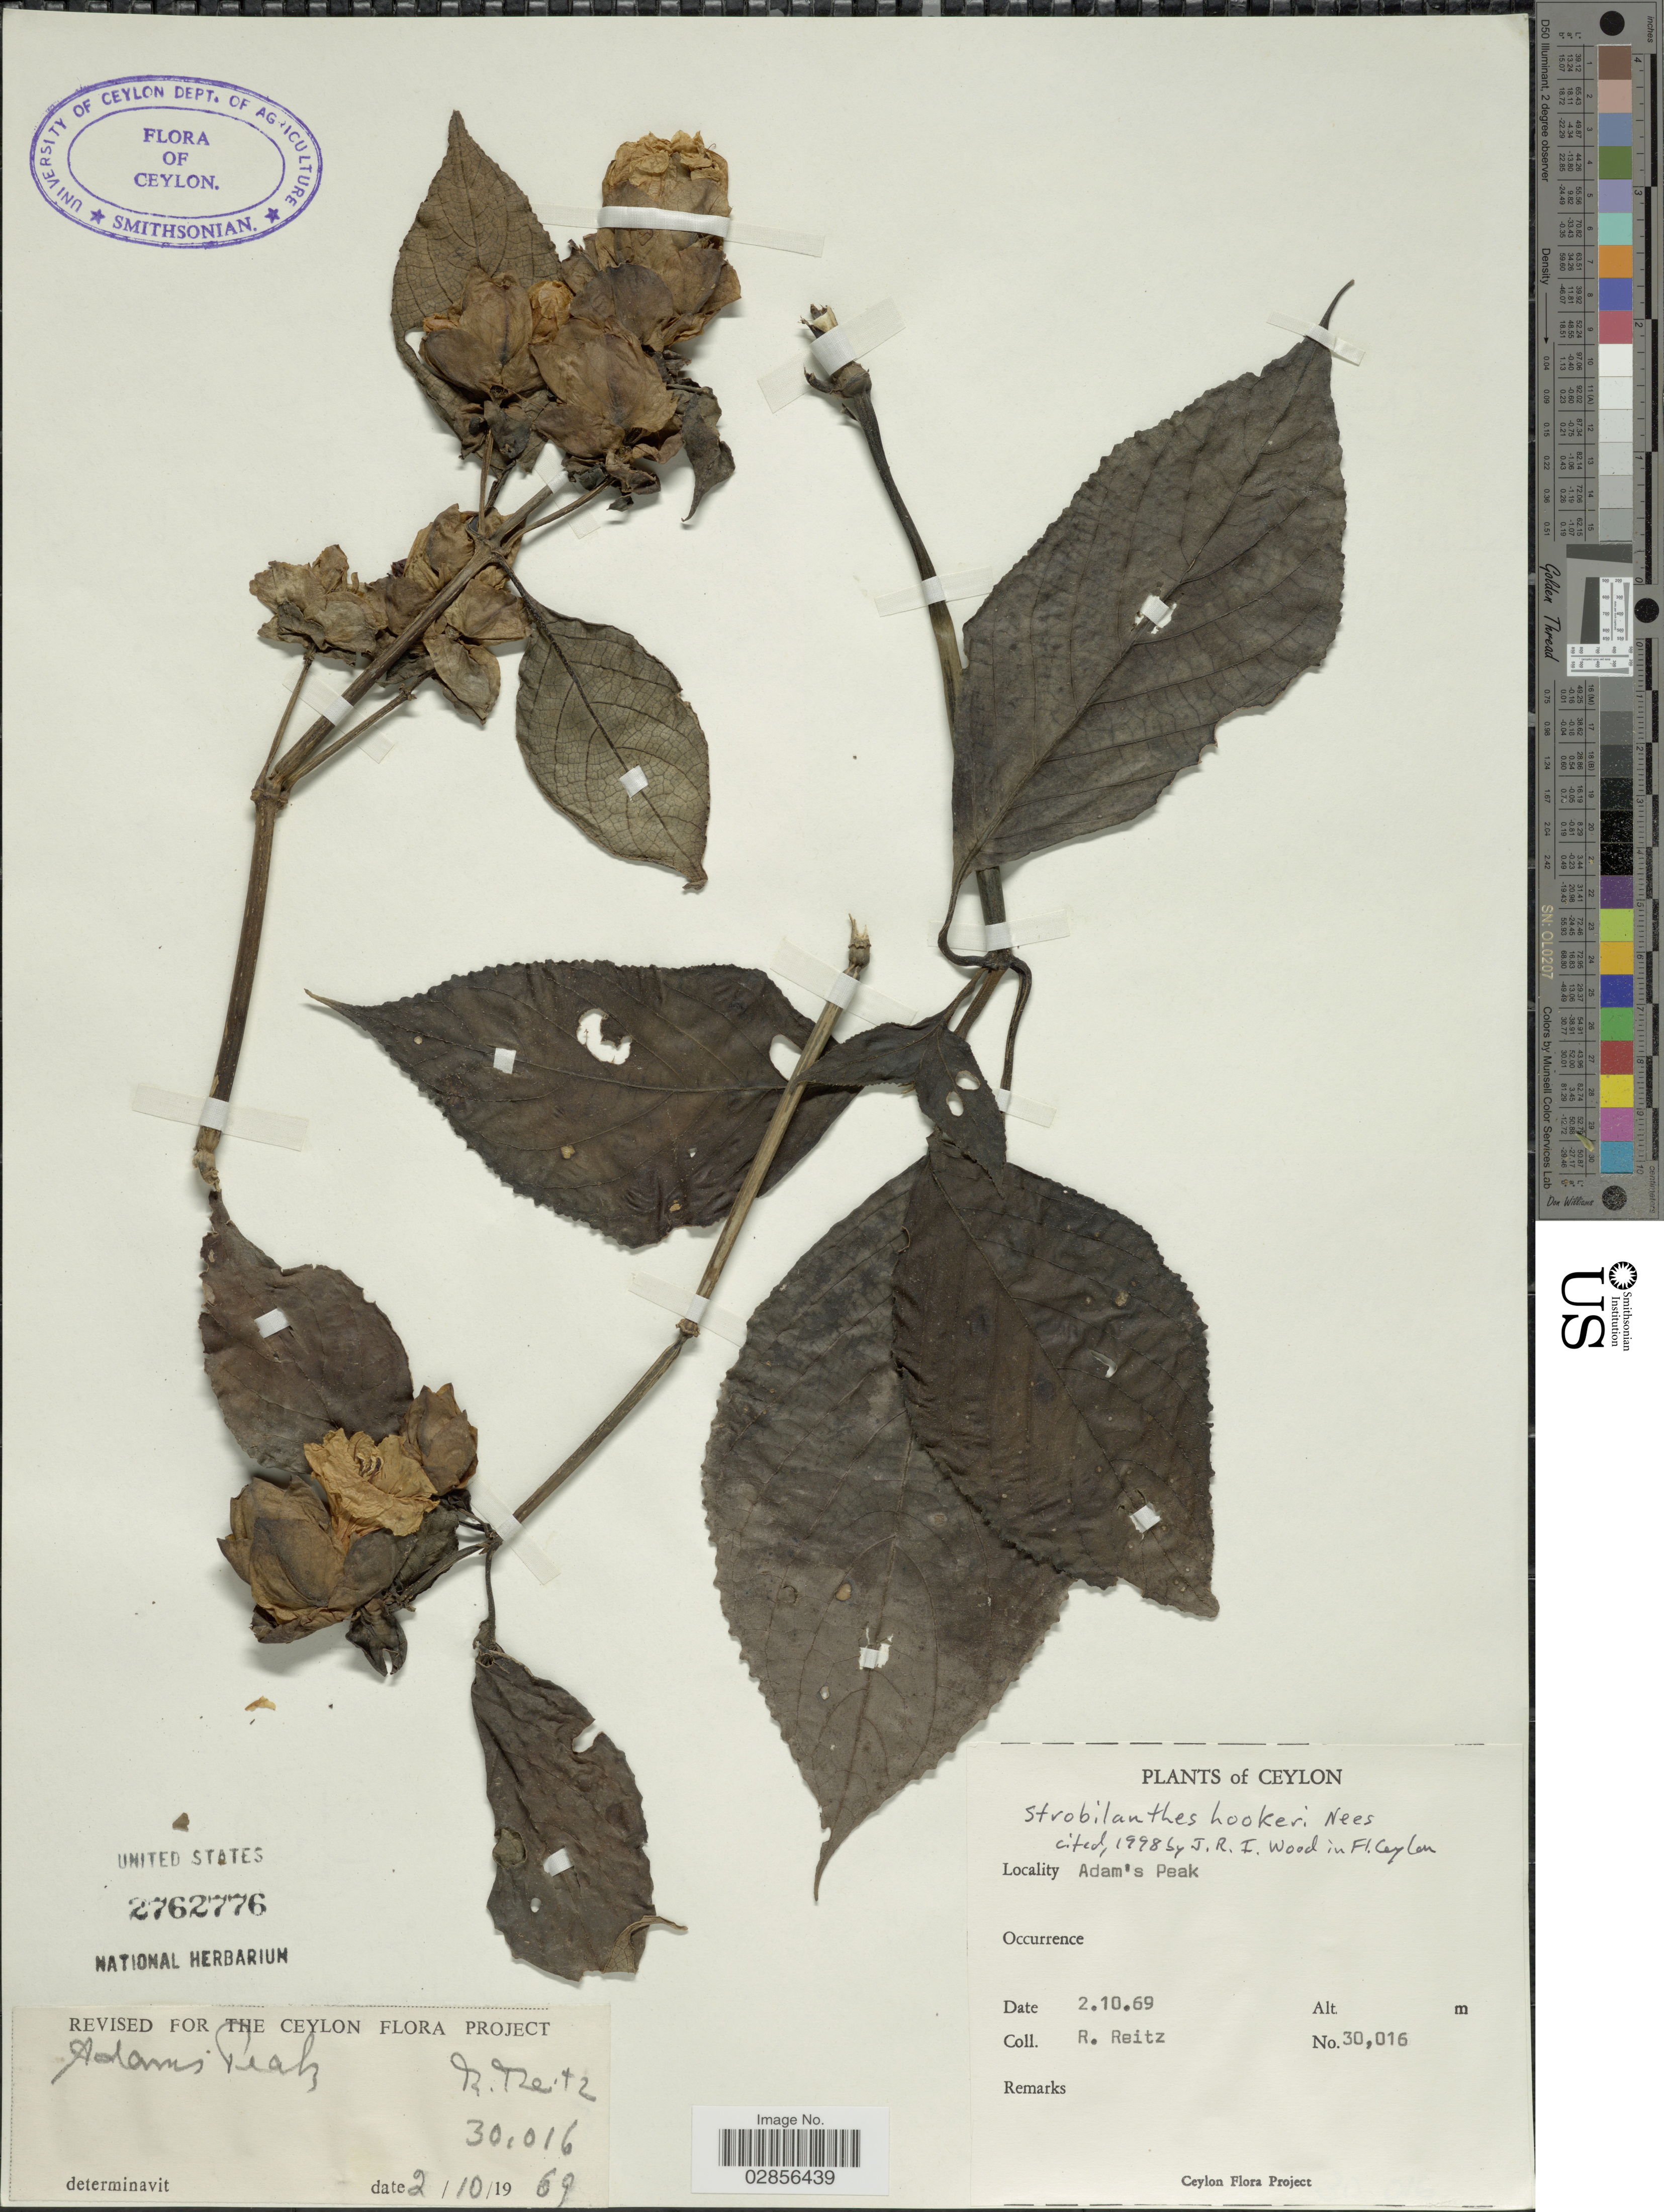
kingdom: Plantae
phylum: Tracheophyta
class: Magnoliopsida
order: Lamiales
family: Acanthaceae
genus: Strobilanthes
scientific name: Strobilanthes hookeri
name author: Nees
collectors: R. Reitz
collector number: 30016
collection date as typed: Transcribed d/m/y: 2/10/69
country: Sri Lanka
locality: Ceylon. Adam's Peak.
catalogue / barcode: US 2762776